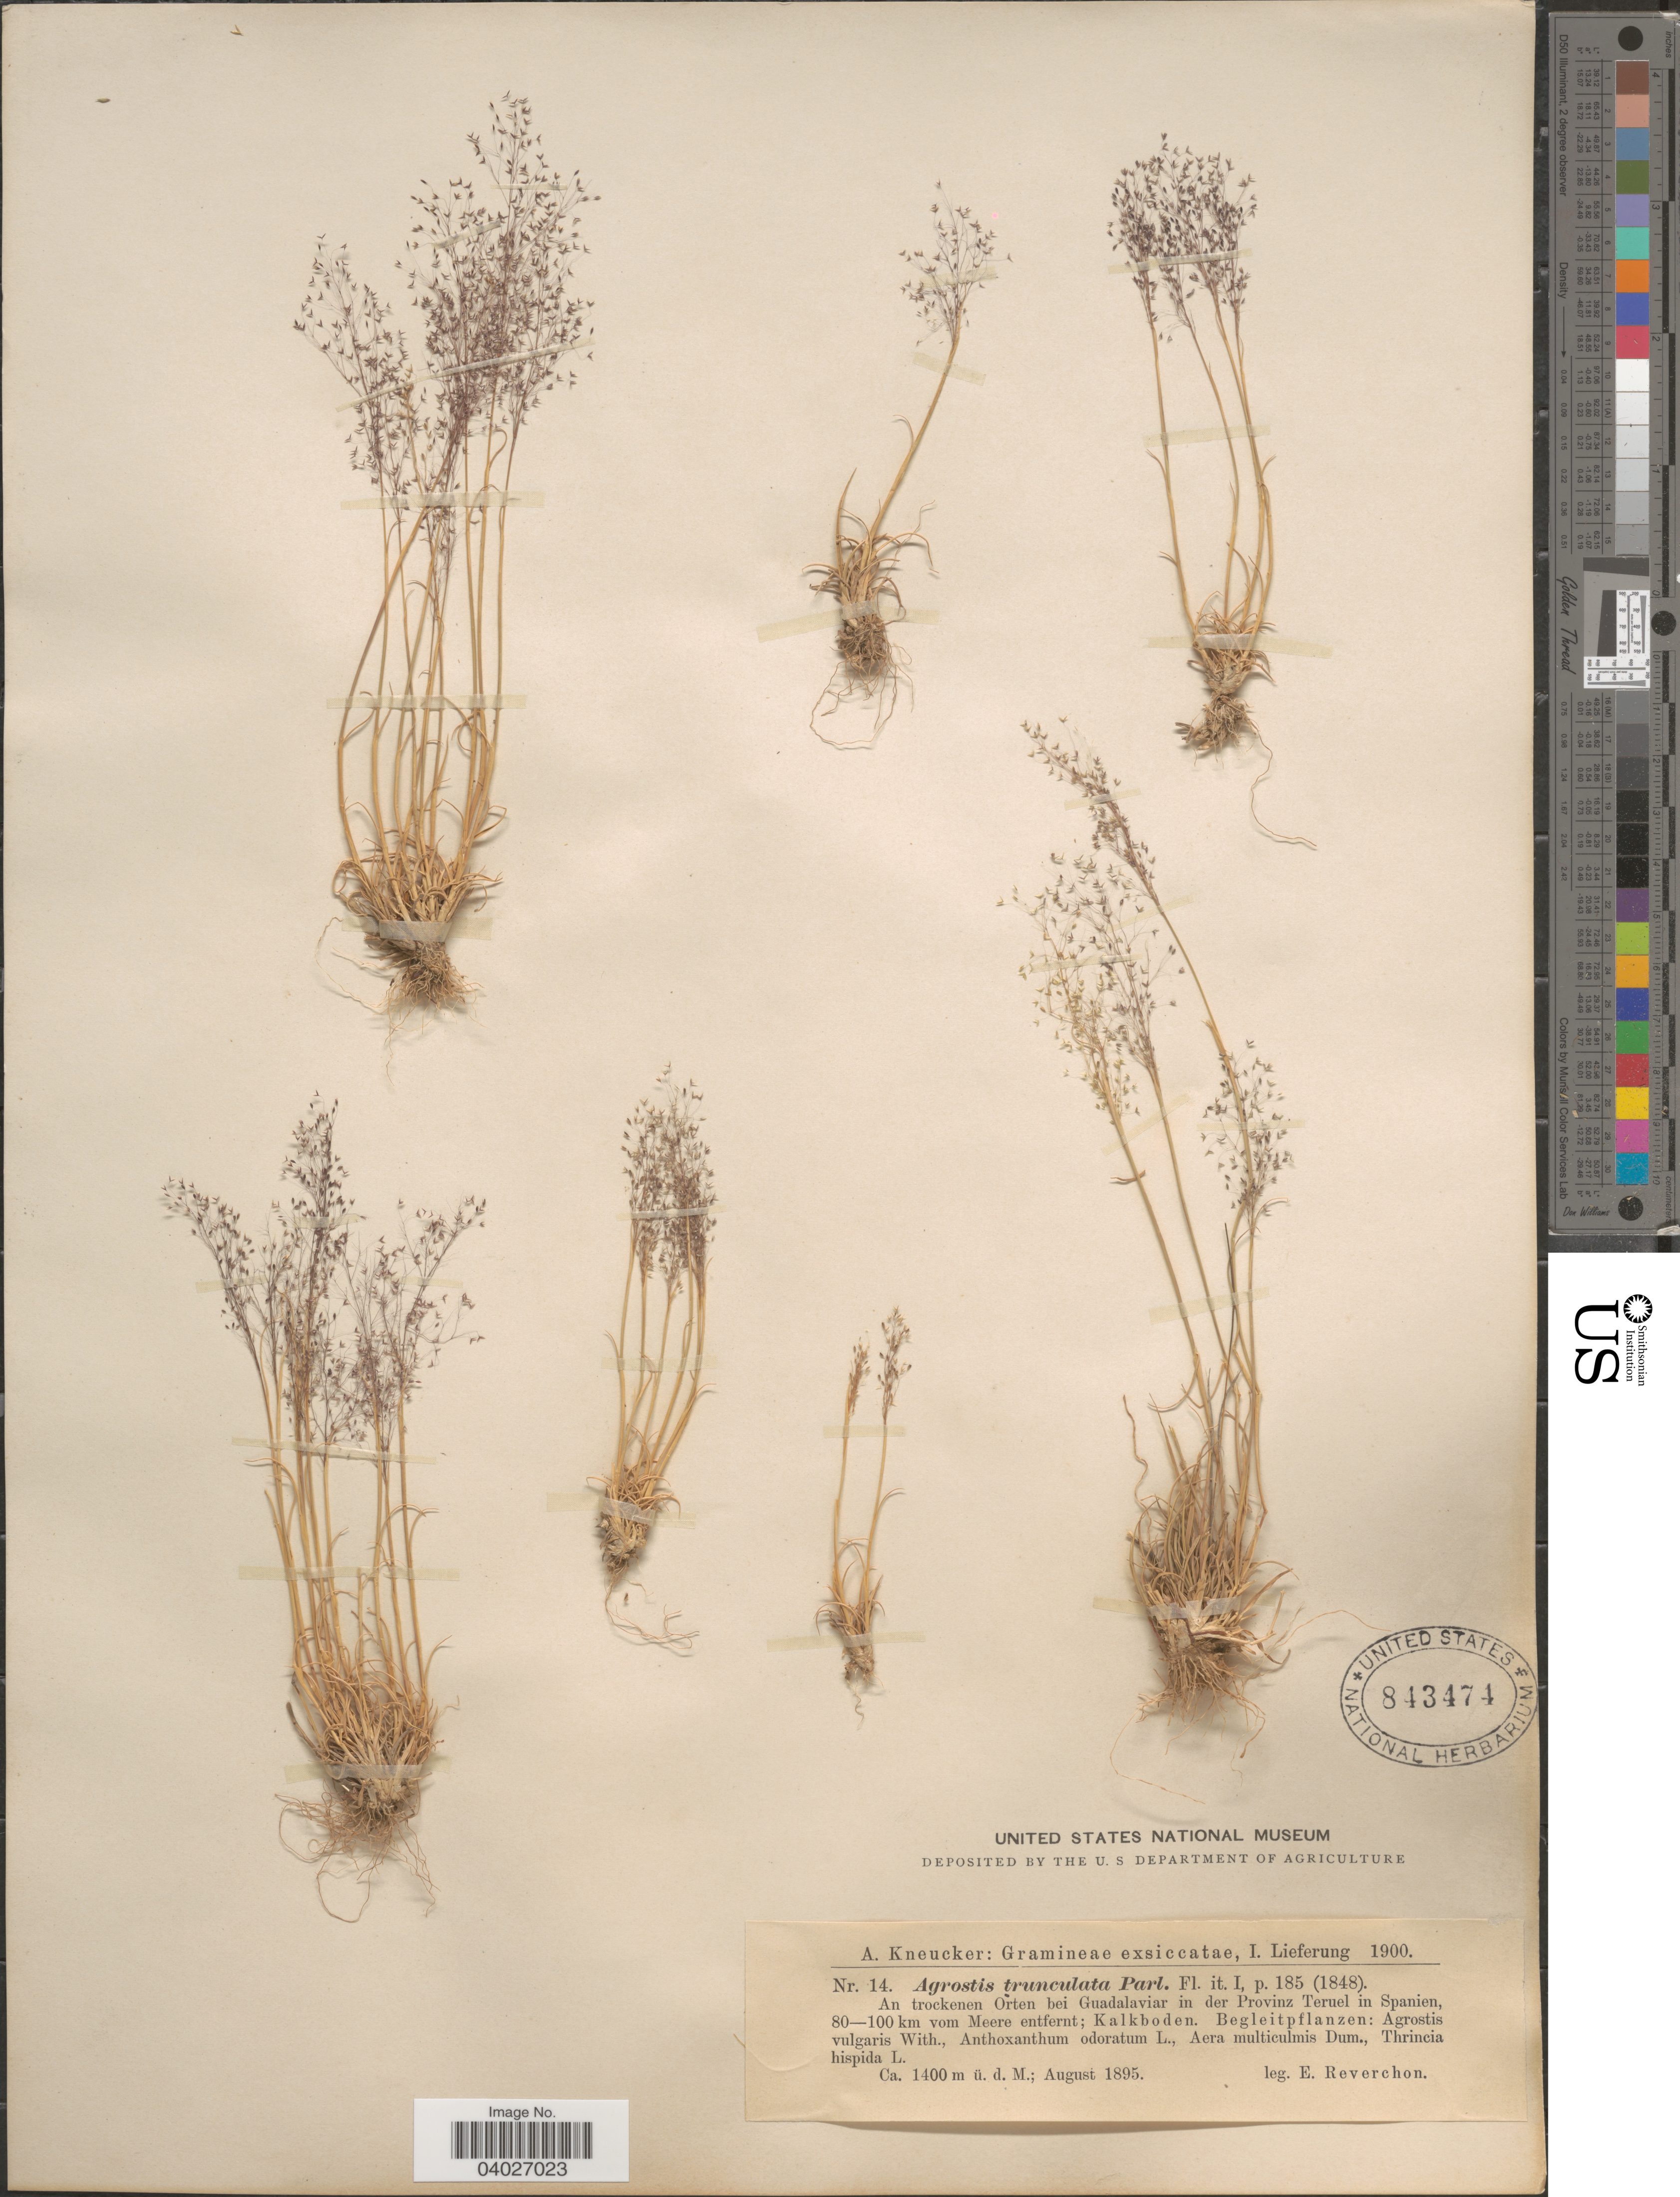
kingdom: Plantae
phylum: Tracheophyta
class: Liliopsida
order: Poales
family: Poaceae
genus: Agrostula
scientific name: Agrostula truncatula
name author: (Parl.) P.M. Peterson et al.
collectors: E. Reverchon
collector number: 14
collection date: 1895-08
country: Spain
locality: Gramineae. An trockenen Orten bei Guadalaviar in der Provinz Teruel in Spanien, 80-100 km vom Meere entfernt; Kalkboden.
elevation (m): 1400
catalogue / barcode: US 843474